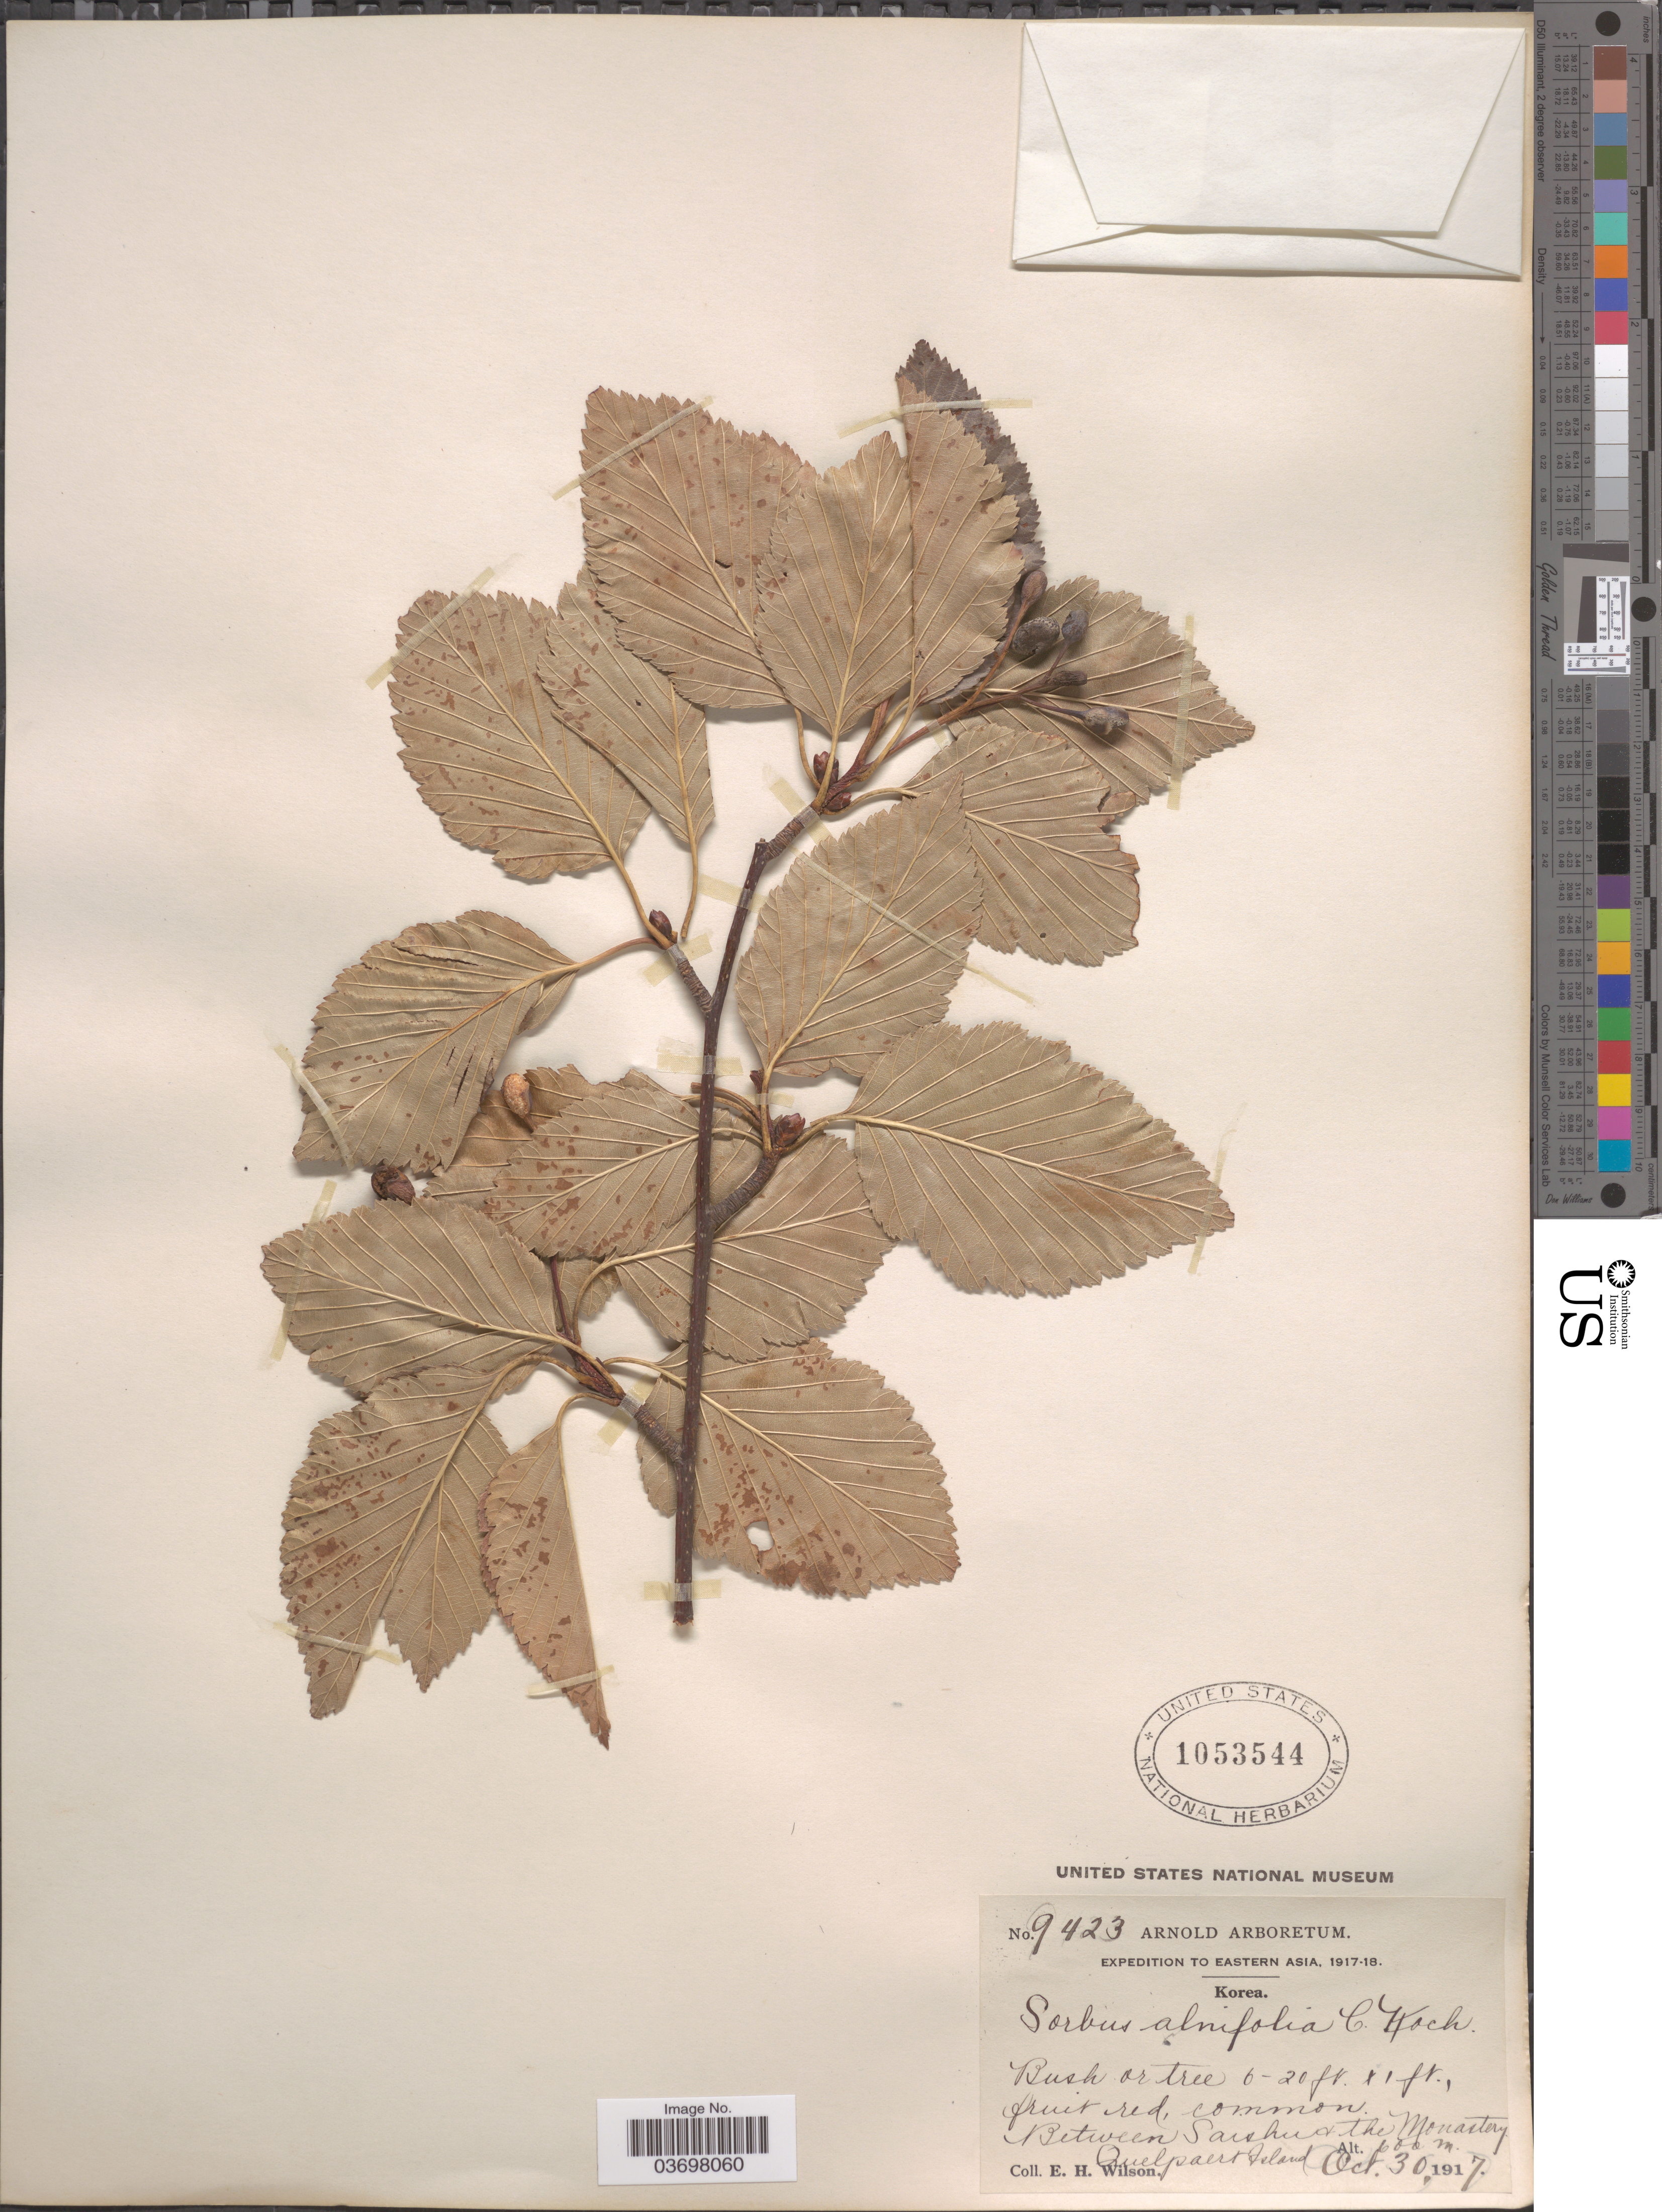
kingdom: Plantae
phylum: Tracheophyta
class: Magnoliopsida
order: Rosales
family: Rosaceae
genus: Sorbus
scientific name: Sorbus alnifolia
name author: (Siebold & Zucc.) K. Koch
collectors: E. Wilson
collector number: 9423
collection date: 1917-10-30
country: South Korea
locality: Between Saishu + the Monastery. Quelpaert Island.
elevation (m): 600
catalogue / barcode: US 1053544